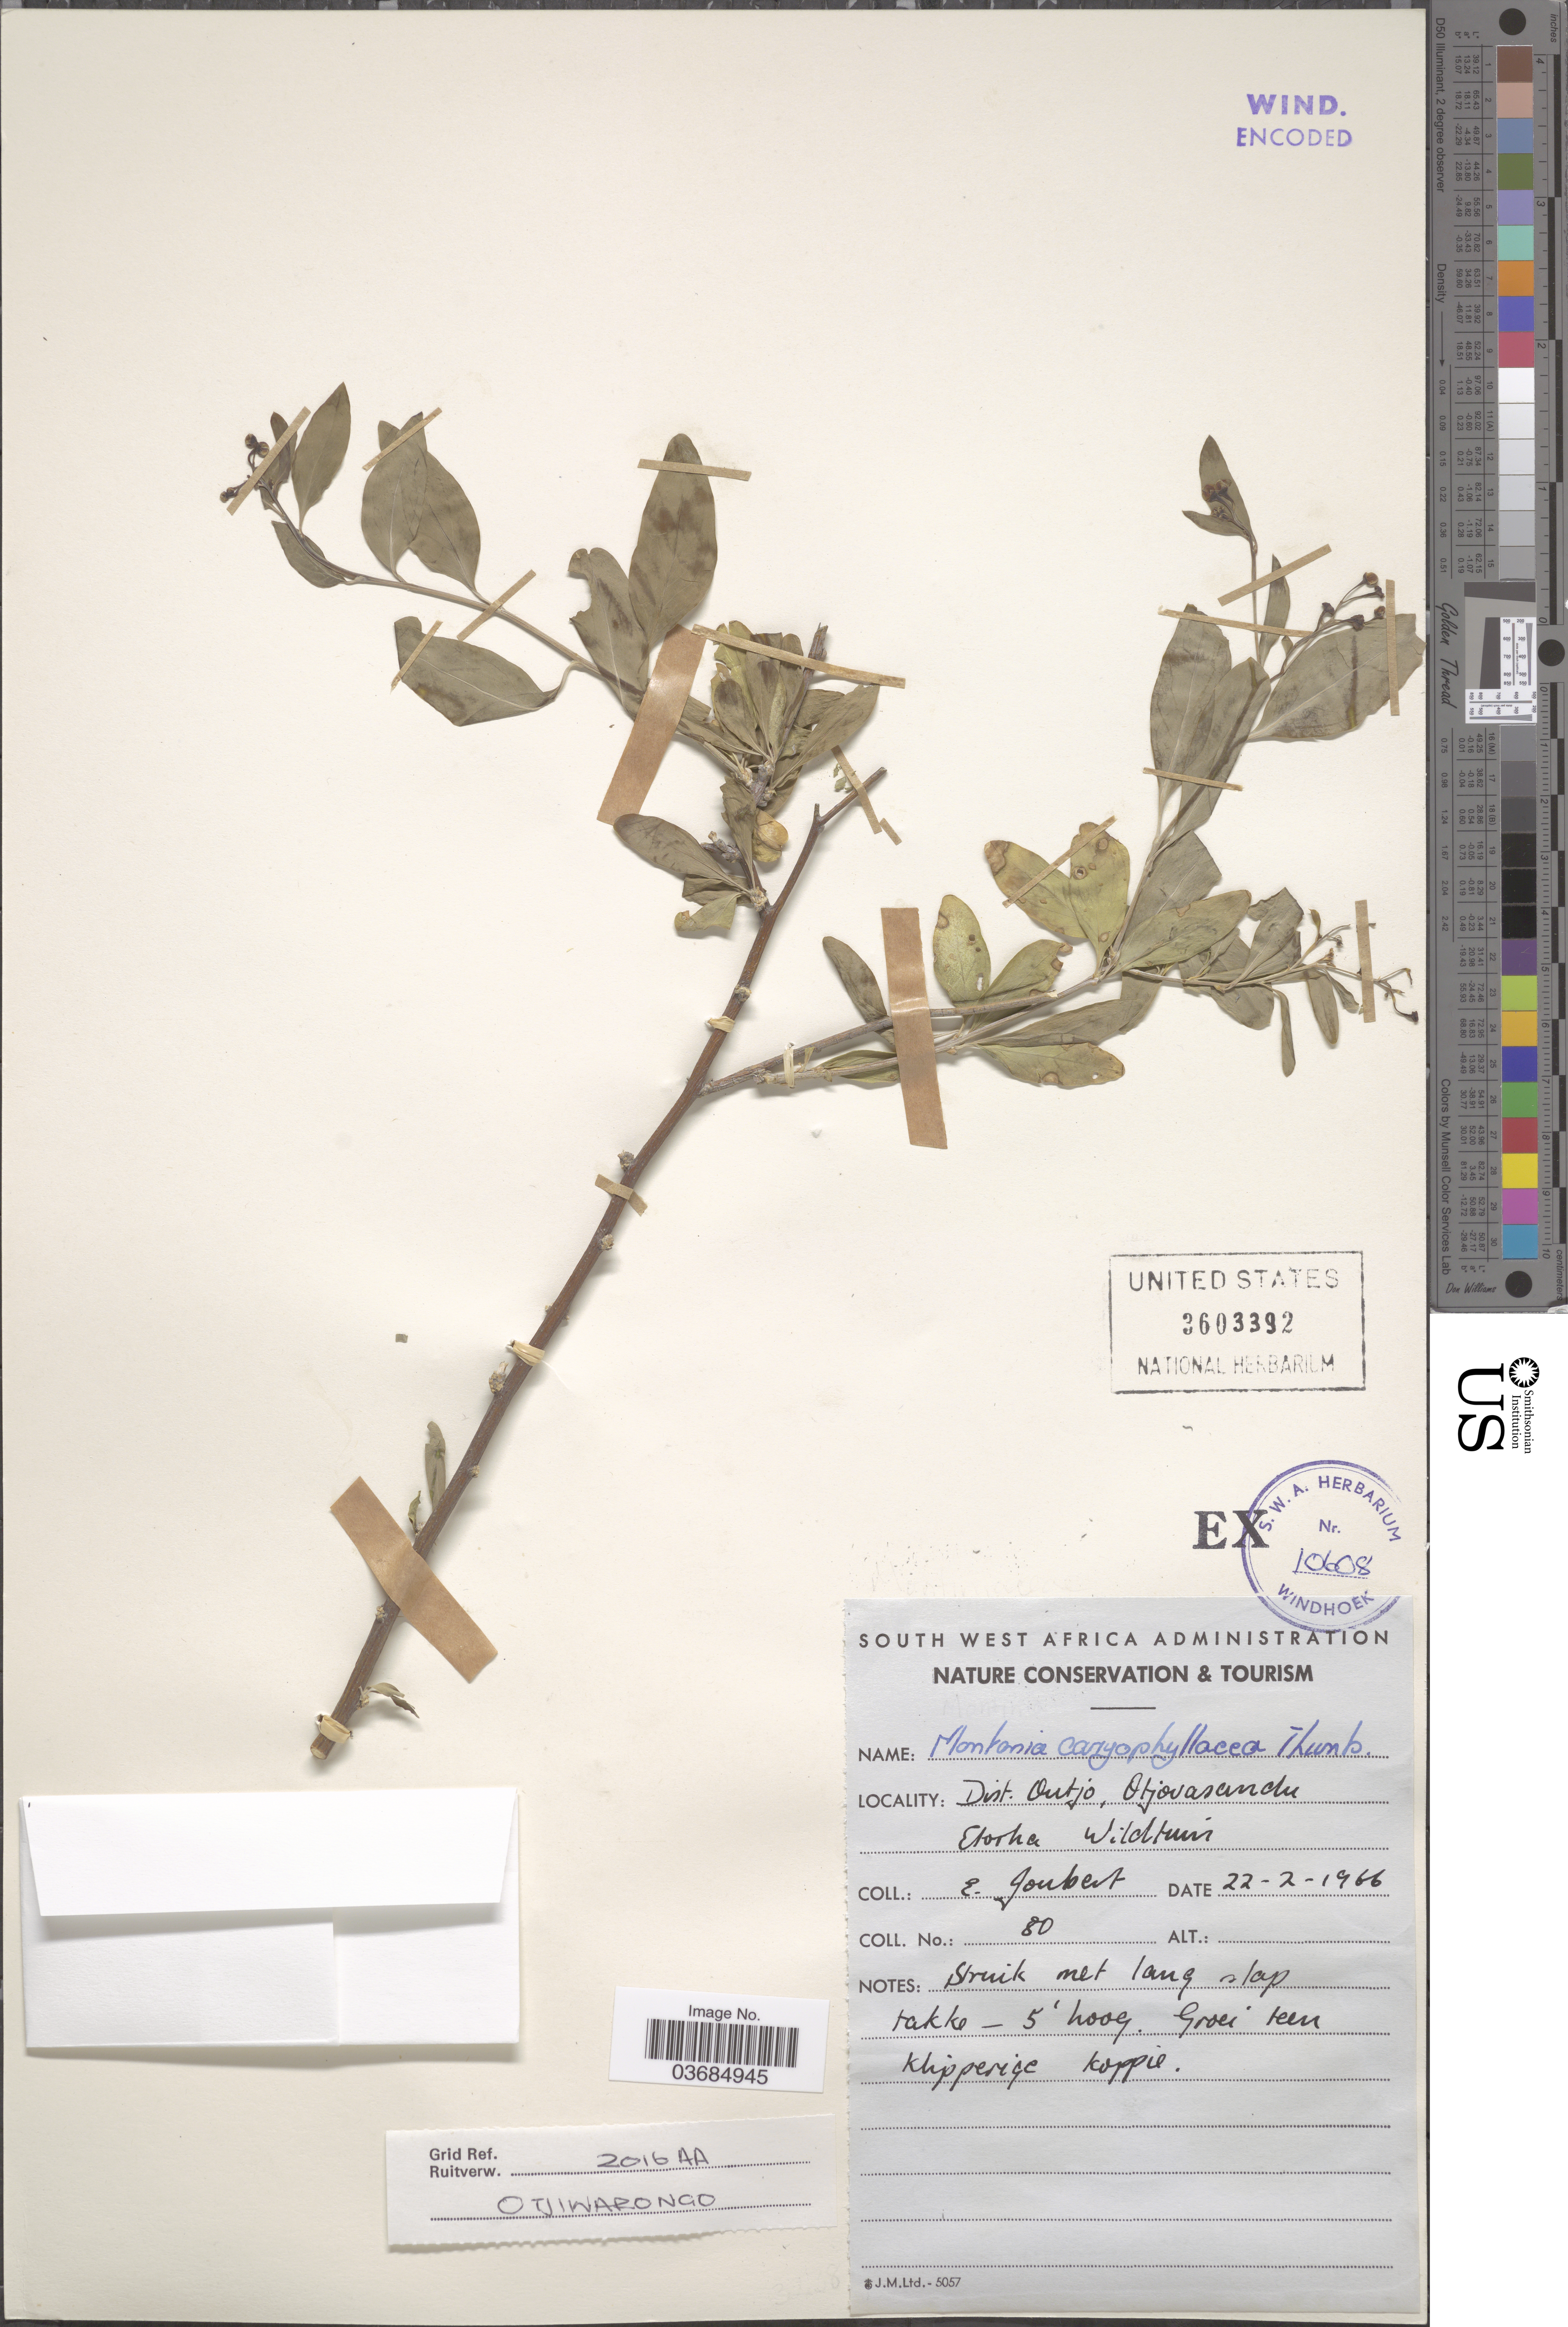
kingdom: Plantae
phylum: Tracheophyta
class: Magnoliopsida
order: Solanales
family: Montiniaceae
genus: Montinia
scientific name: Montinia caryophyllacea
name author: Thunb.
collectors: E. Joubert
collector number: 80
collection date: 1966-02-22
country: Namibia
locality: South West Africa. Dist. Outjo, Otjovasandu. Etorha Wildtuin.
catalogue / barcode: US 3603392